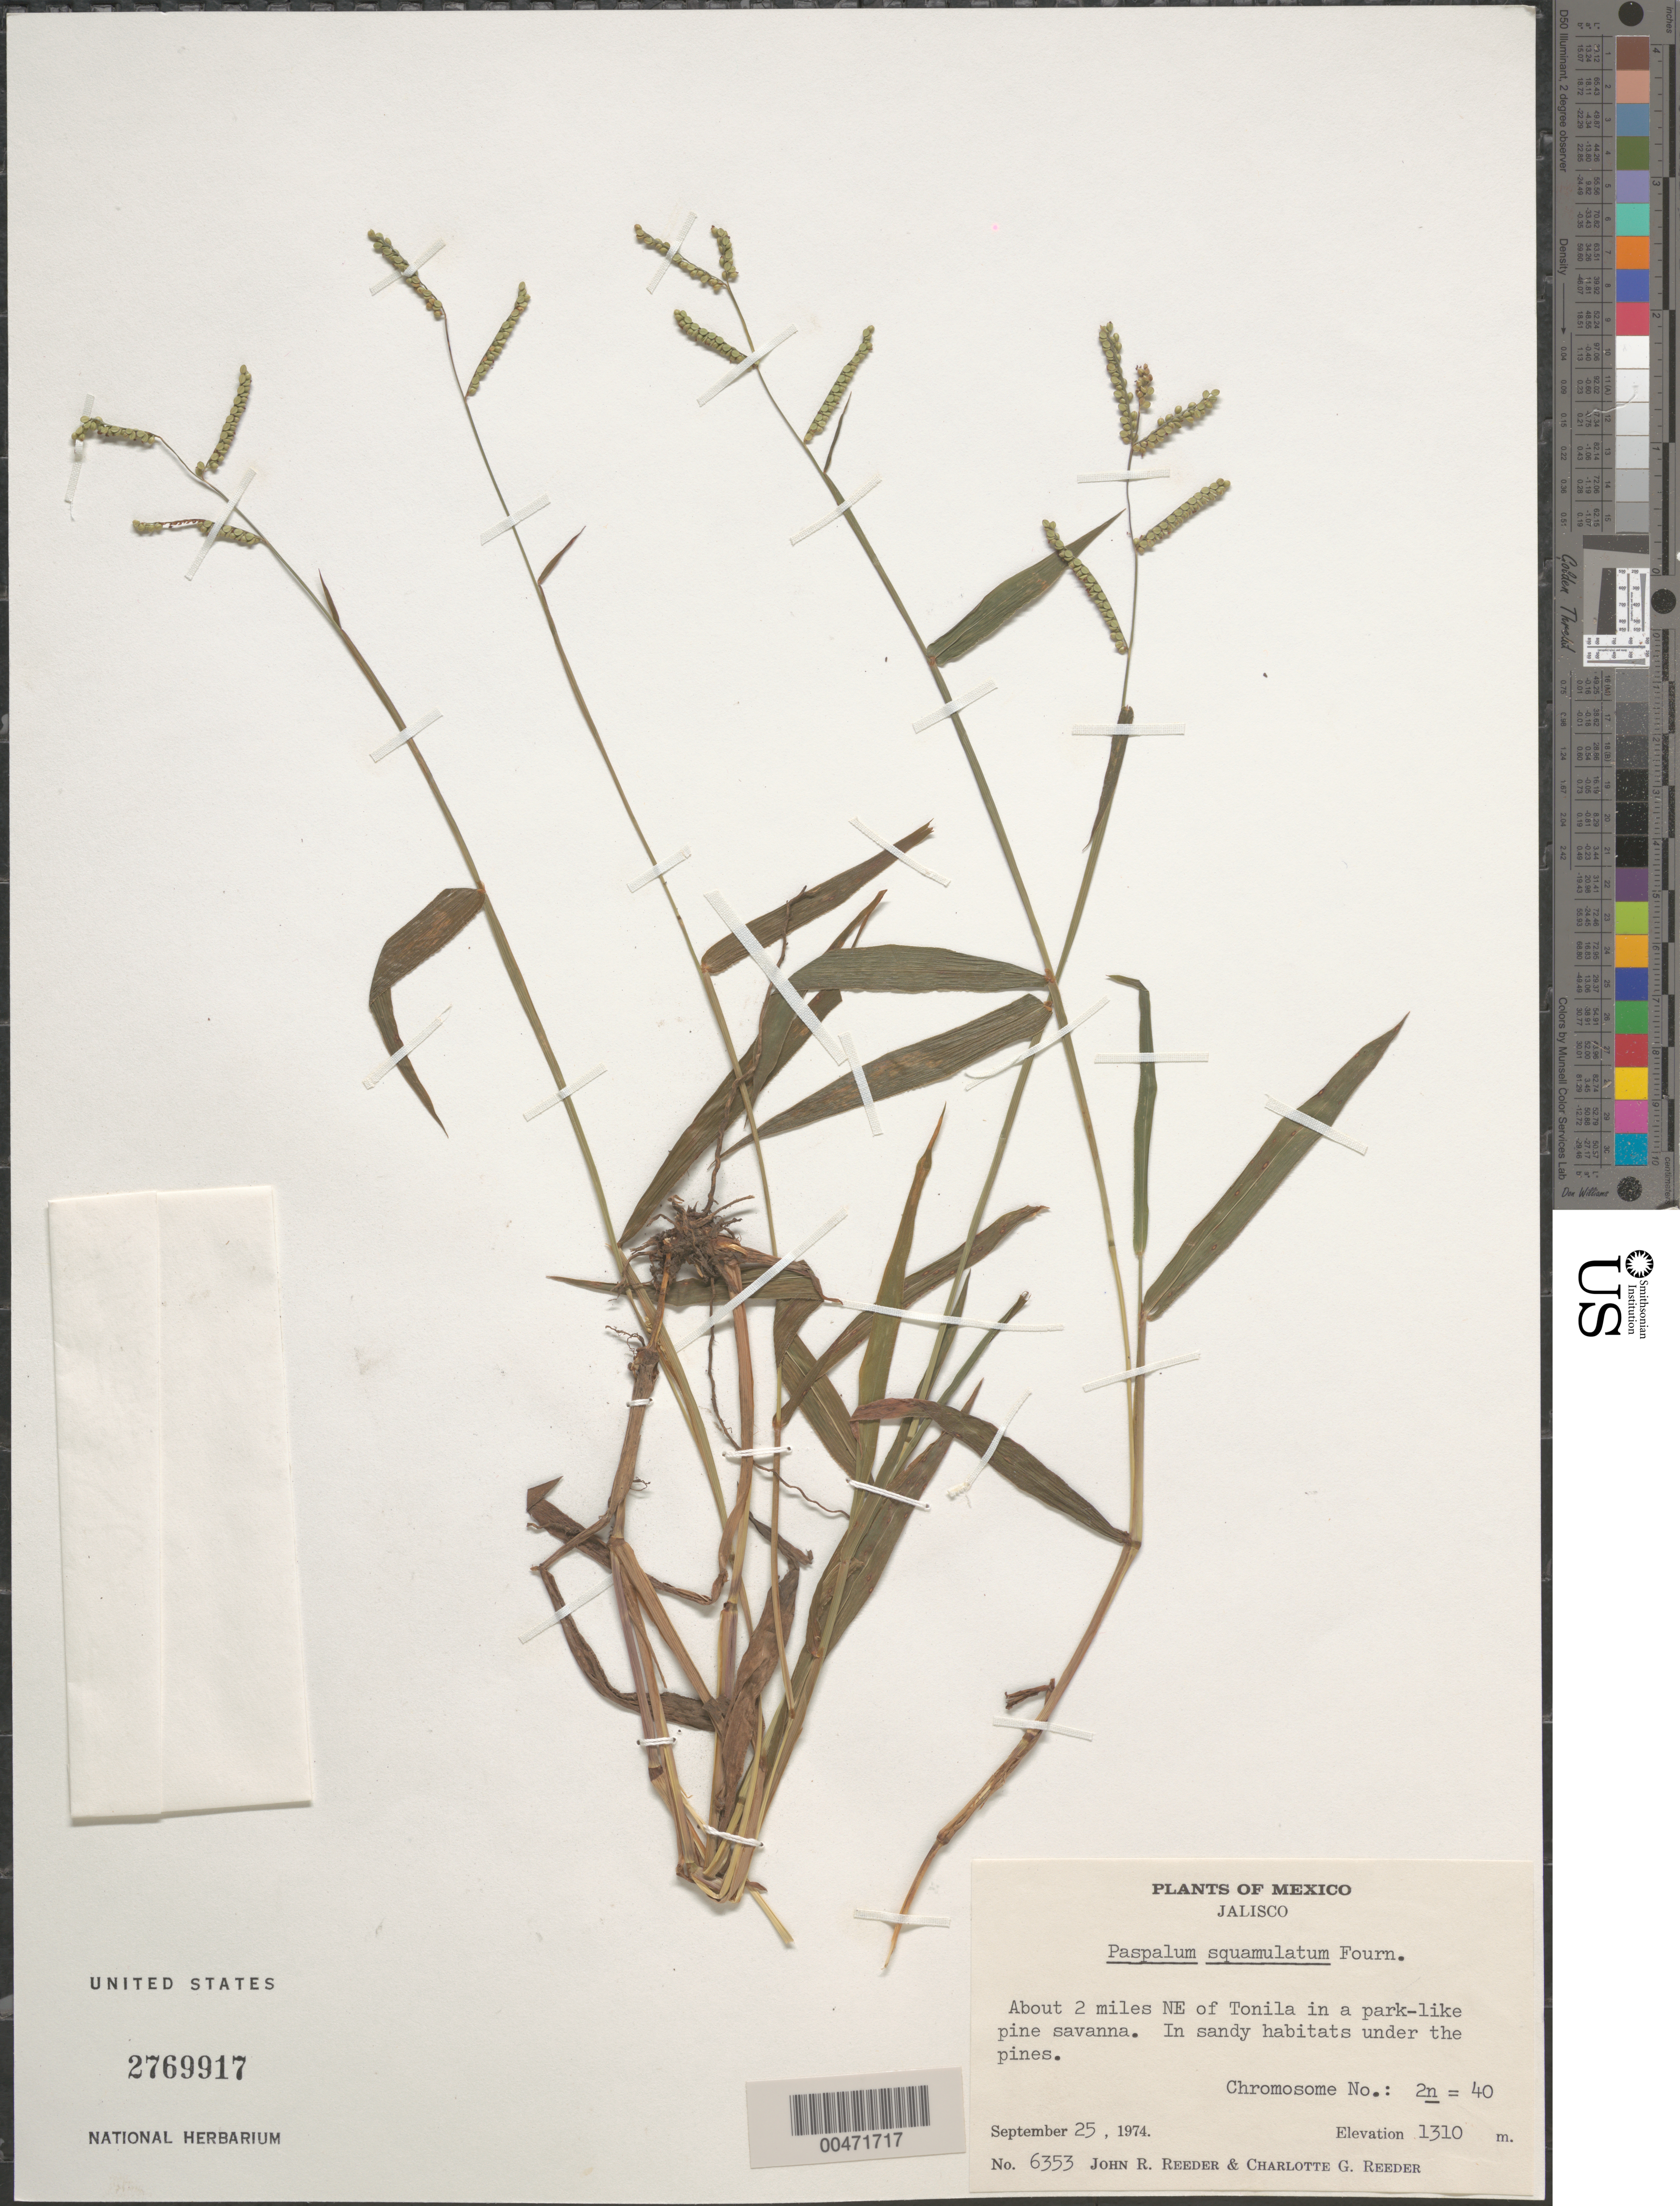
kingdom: Plantae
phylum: Tracheophyta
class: Liliopsida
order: Poales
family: Poaceae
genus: Paspalum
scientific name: Paspalum squamulatum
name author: E. Fourn.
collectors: J. R. Reeder & C. G. Reeder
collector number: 6353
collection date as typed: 25 Sep 1974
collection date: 1974-09-25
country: Mexico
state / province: Jalisco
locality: About 2 mi NE of Tonila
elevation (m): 1310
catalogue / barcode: US 2769917